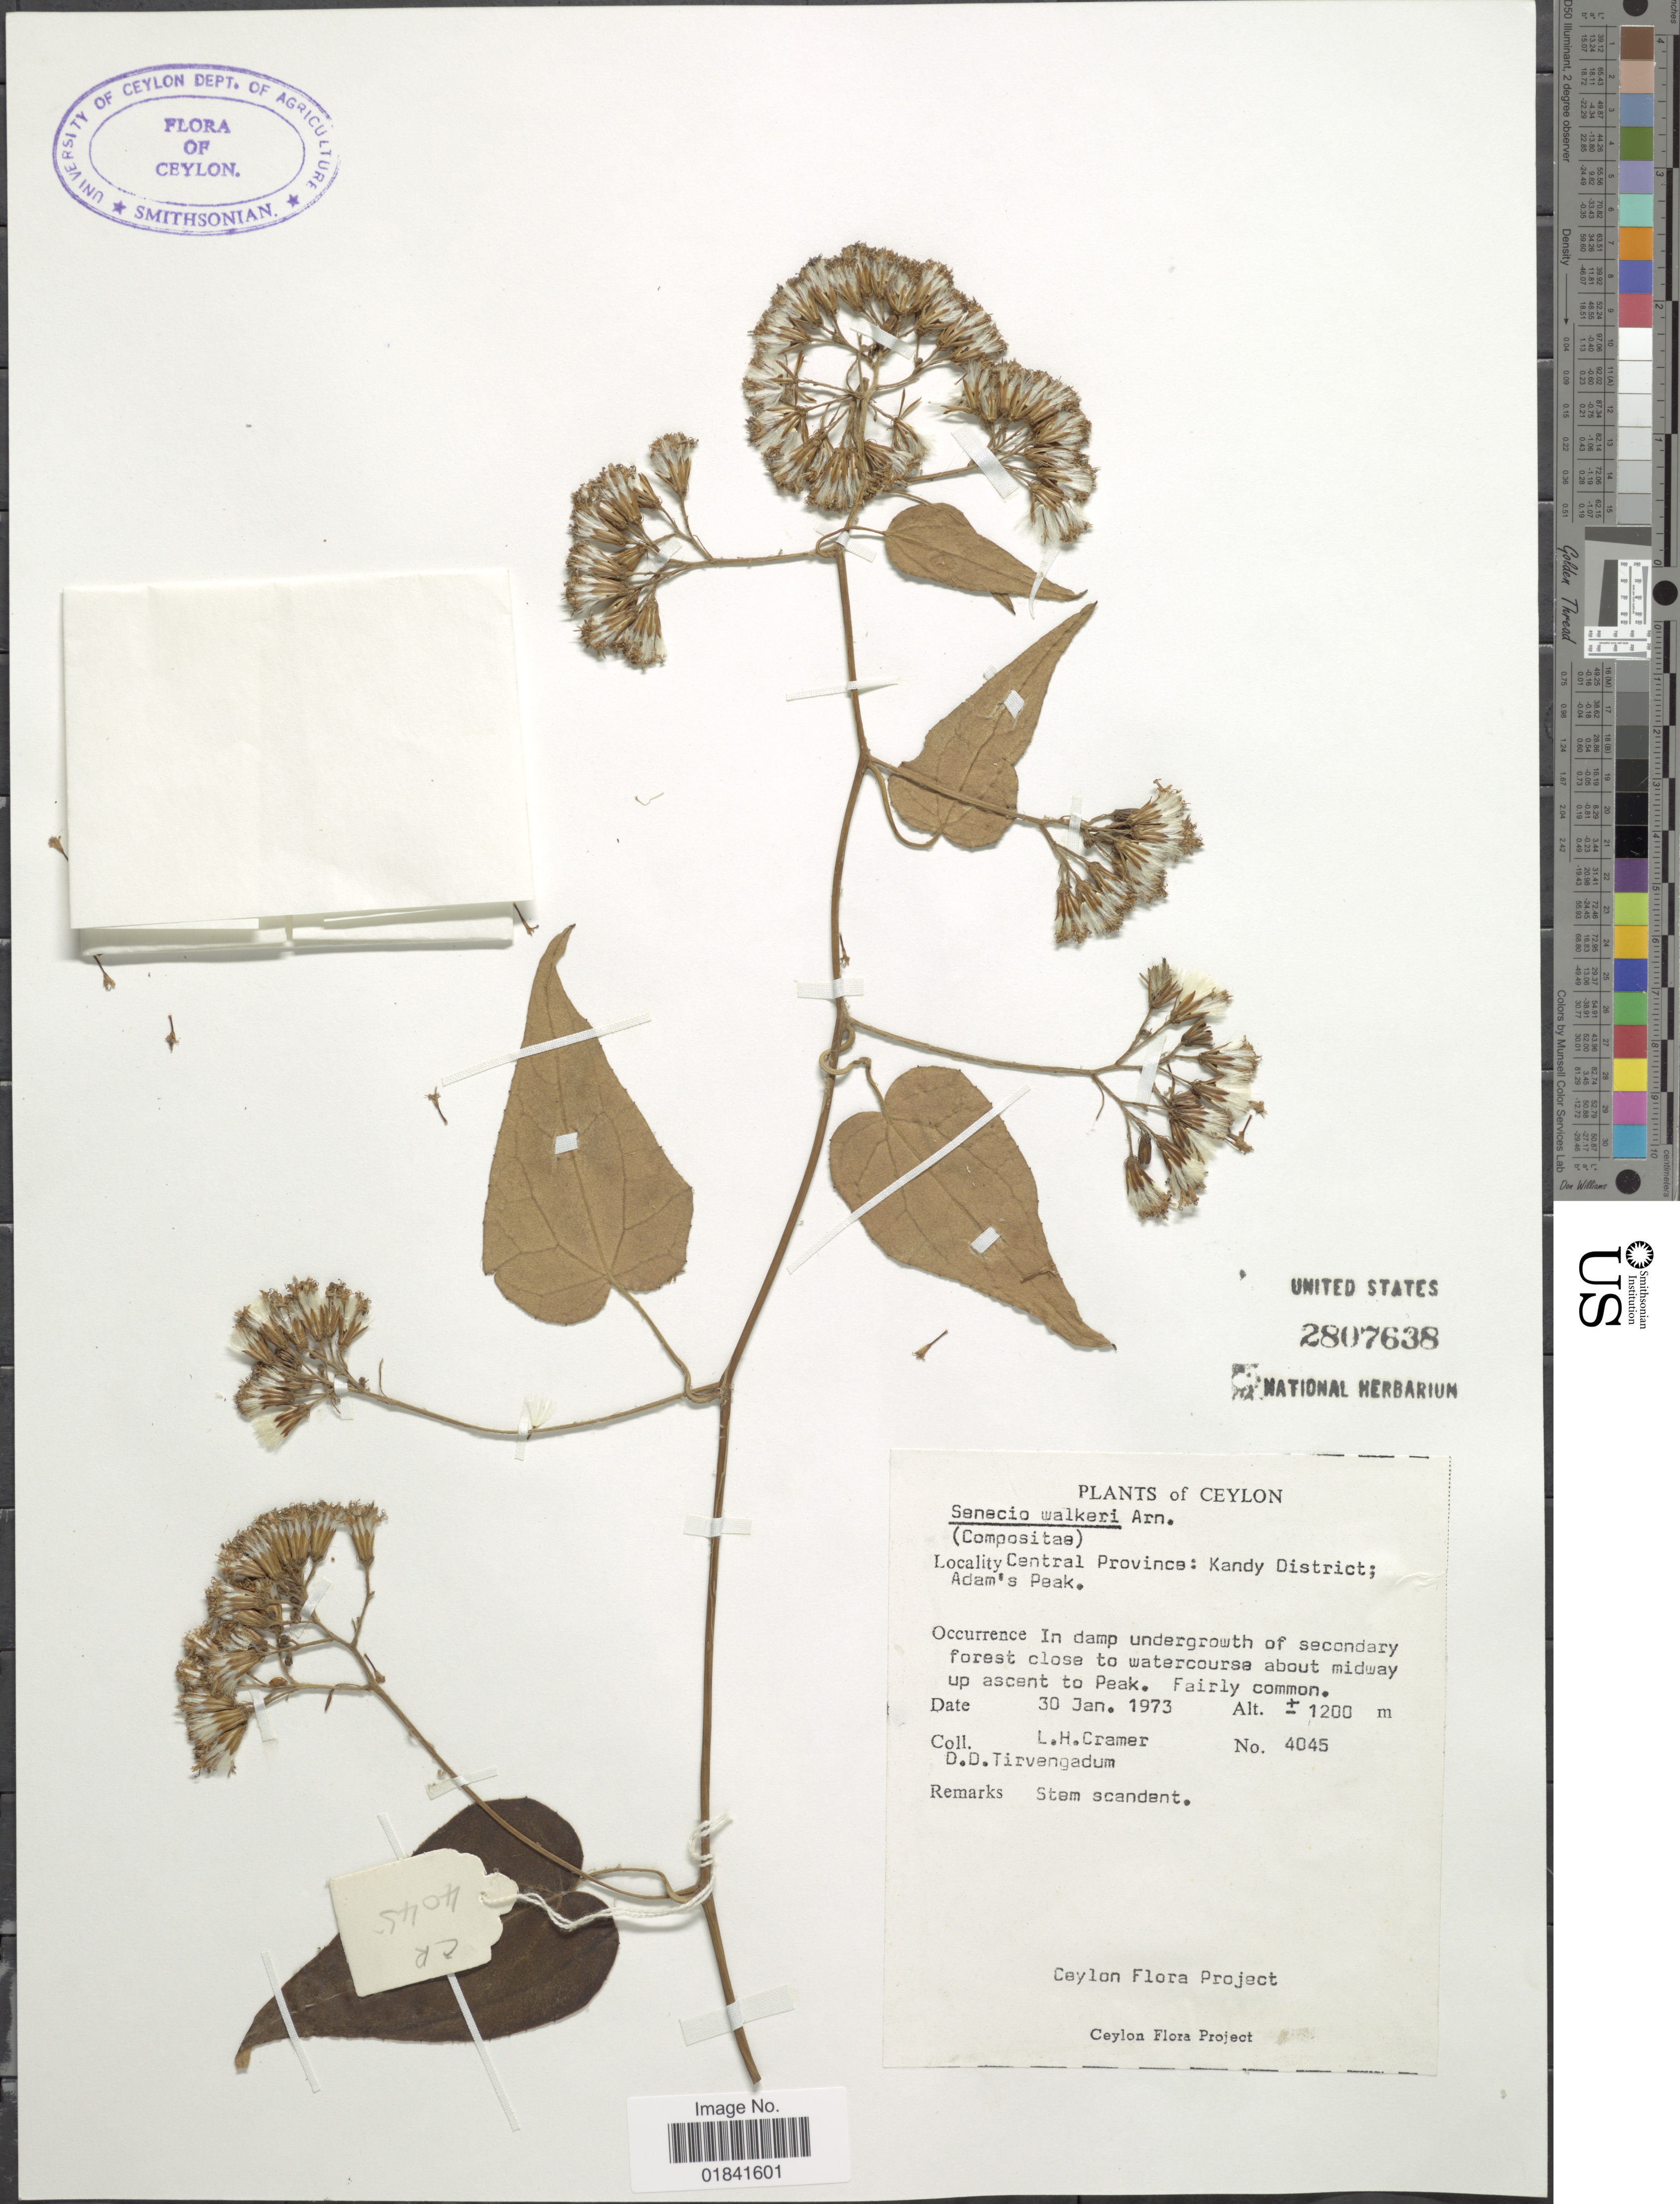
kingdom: Plantae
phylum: Tracheophyta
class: Magnoliopsida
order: Asterales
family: Asteraceae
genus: Senecio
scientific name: Senecio walkeri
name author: Arn.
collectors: L. H. Cramer & D. Tirvengadum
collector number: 4045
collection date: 1973-01-30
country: Sri Lanka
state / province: Central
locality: Ceylon, Central Province: Kandy District; Adam's Peak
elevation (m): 1200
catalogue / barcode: US 2807638